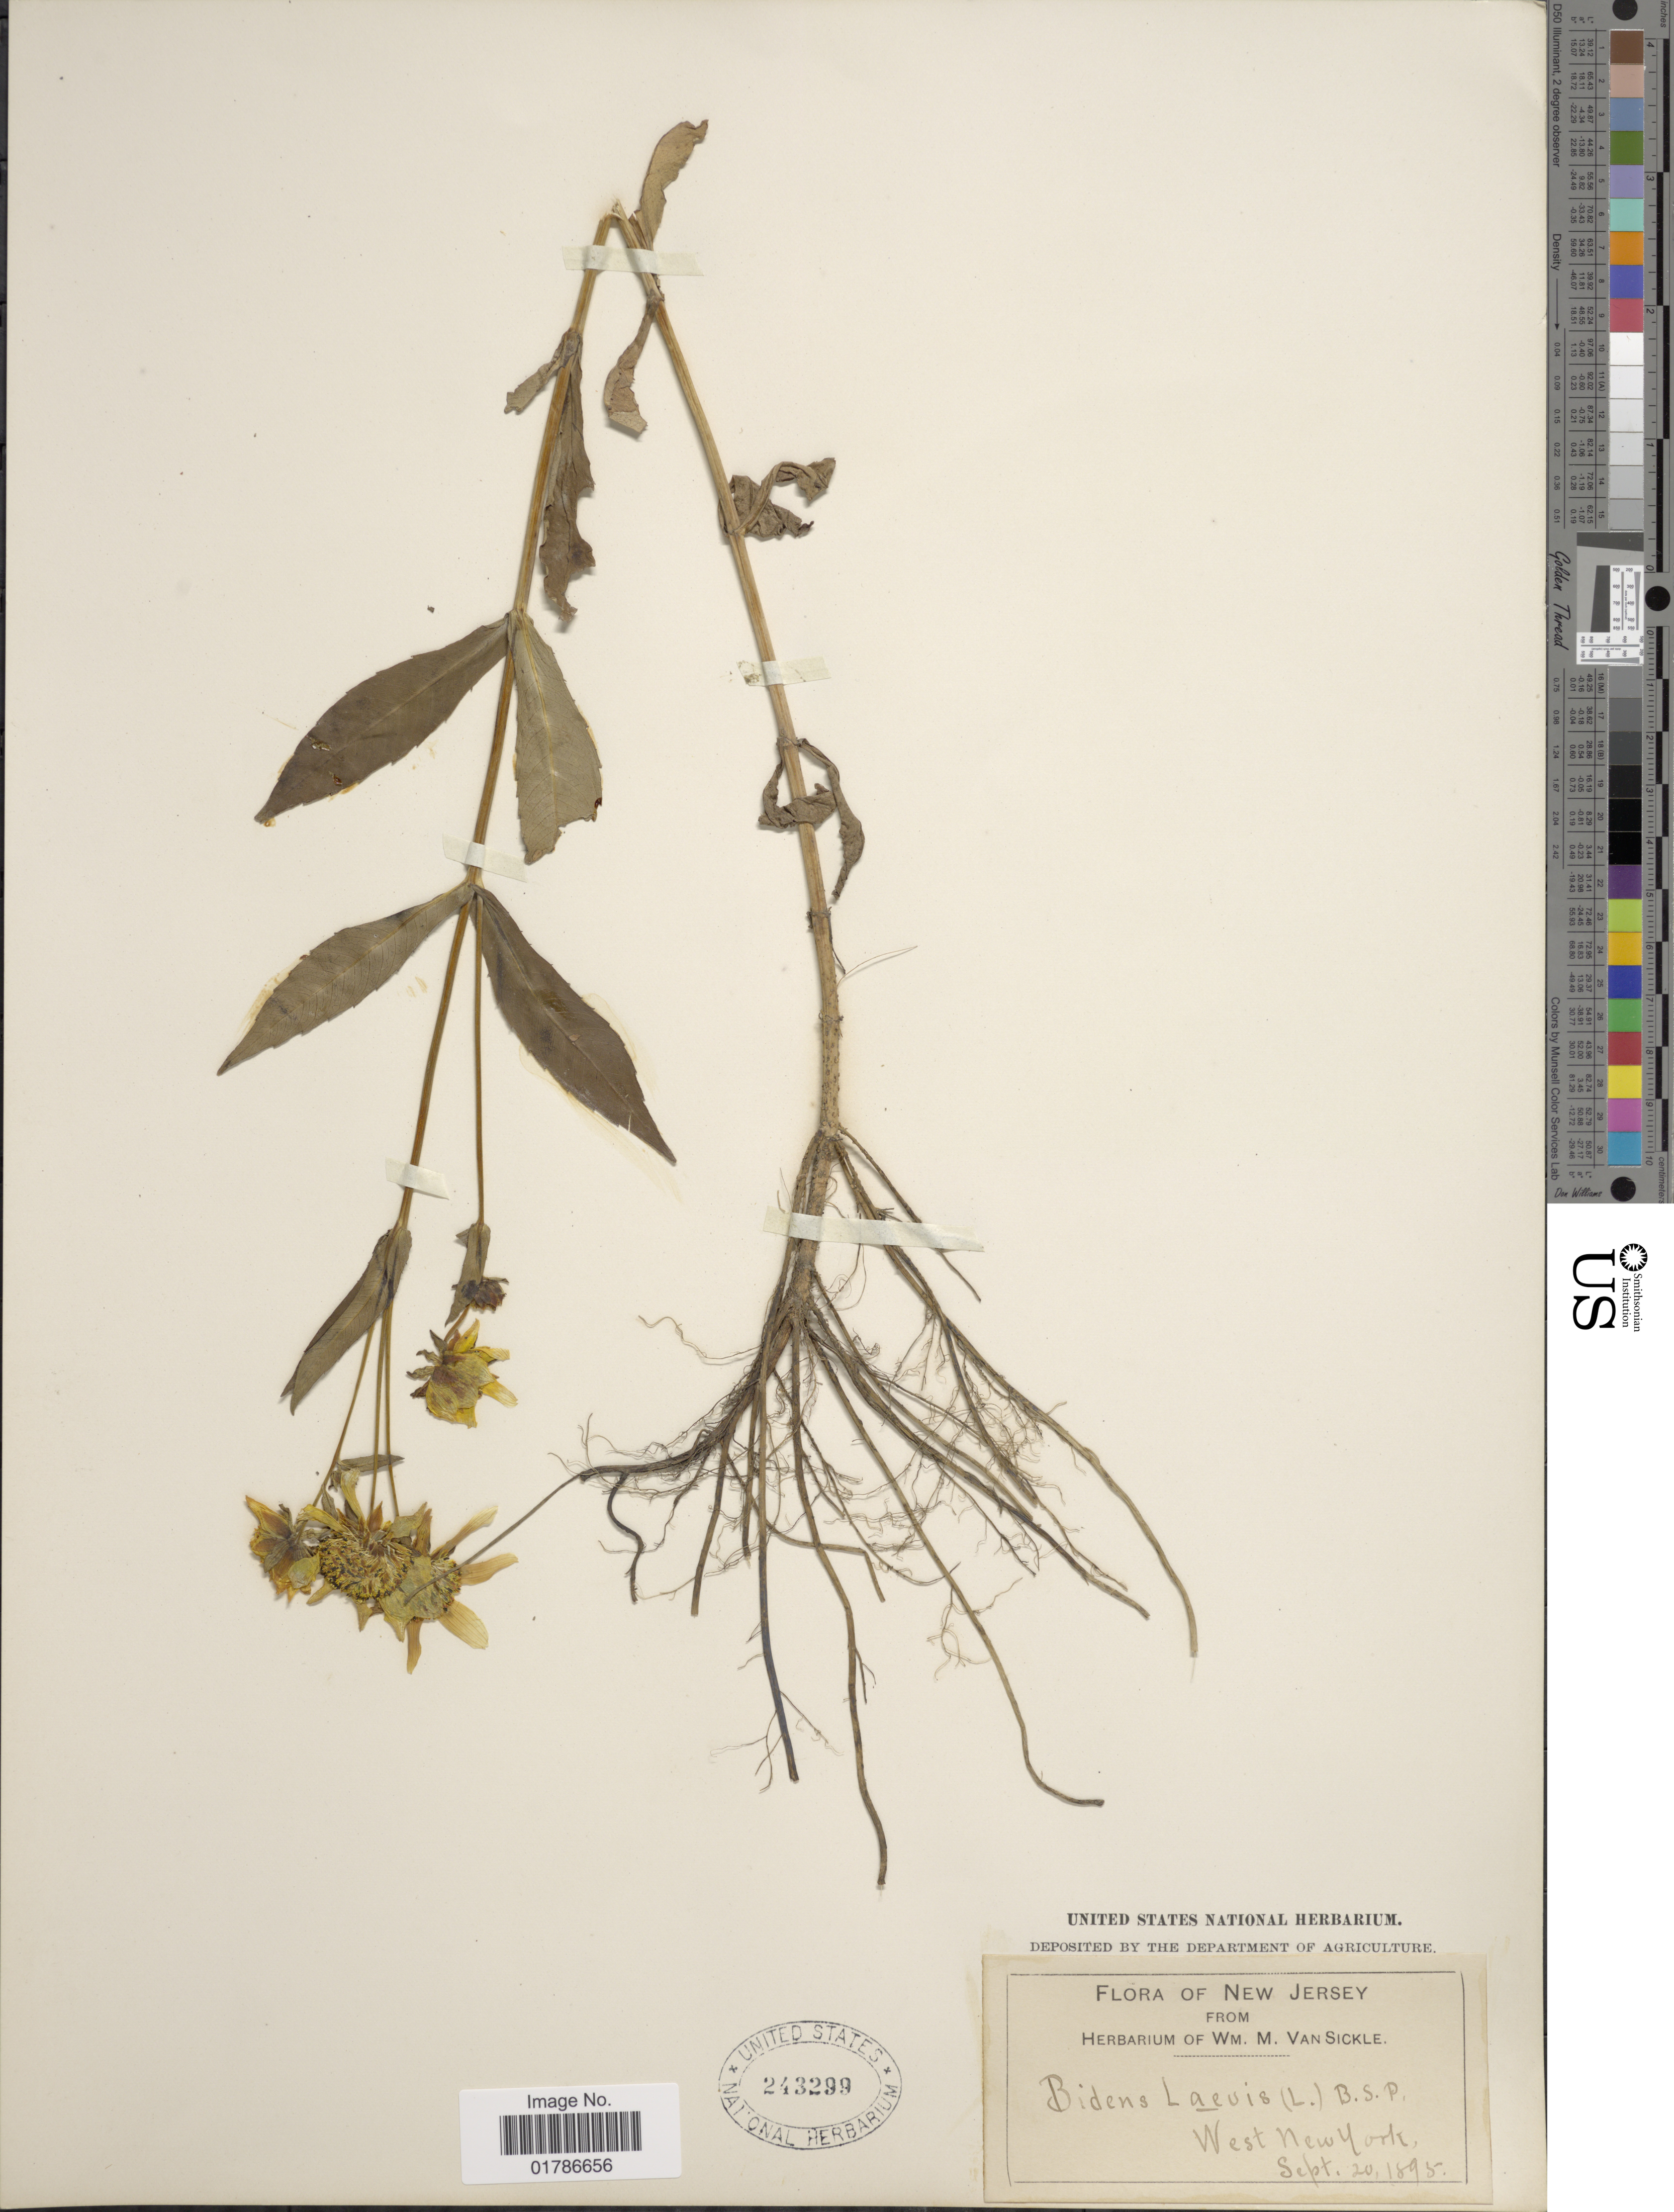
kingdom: Plantae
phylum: Tracheophyta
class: Magnoliopsida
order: Asterales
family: Asteraceae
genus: Bidens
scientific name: Bidens laevis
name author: (L.) Britton, Stearns & Poggenb.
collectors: ex herb. Wm. M. Van Sickle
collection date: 1895-09-20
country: United States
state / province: New Jersey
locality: West New York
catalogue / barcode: US 243299